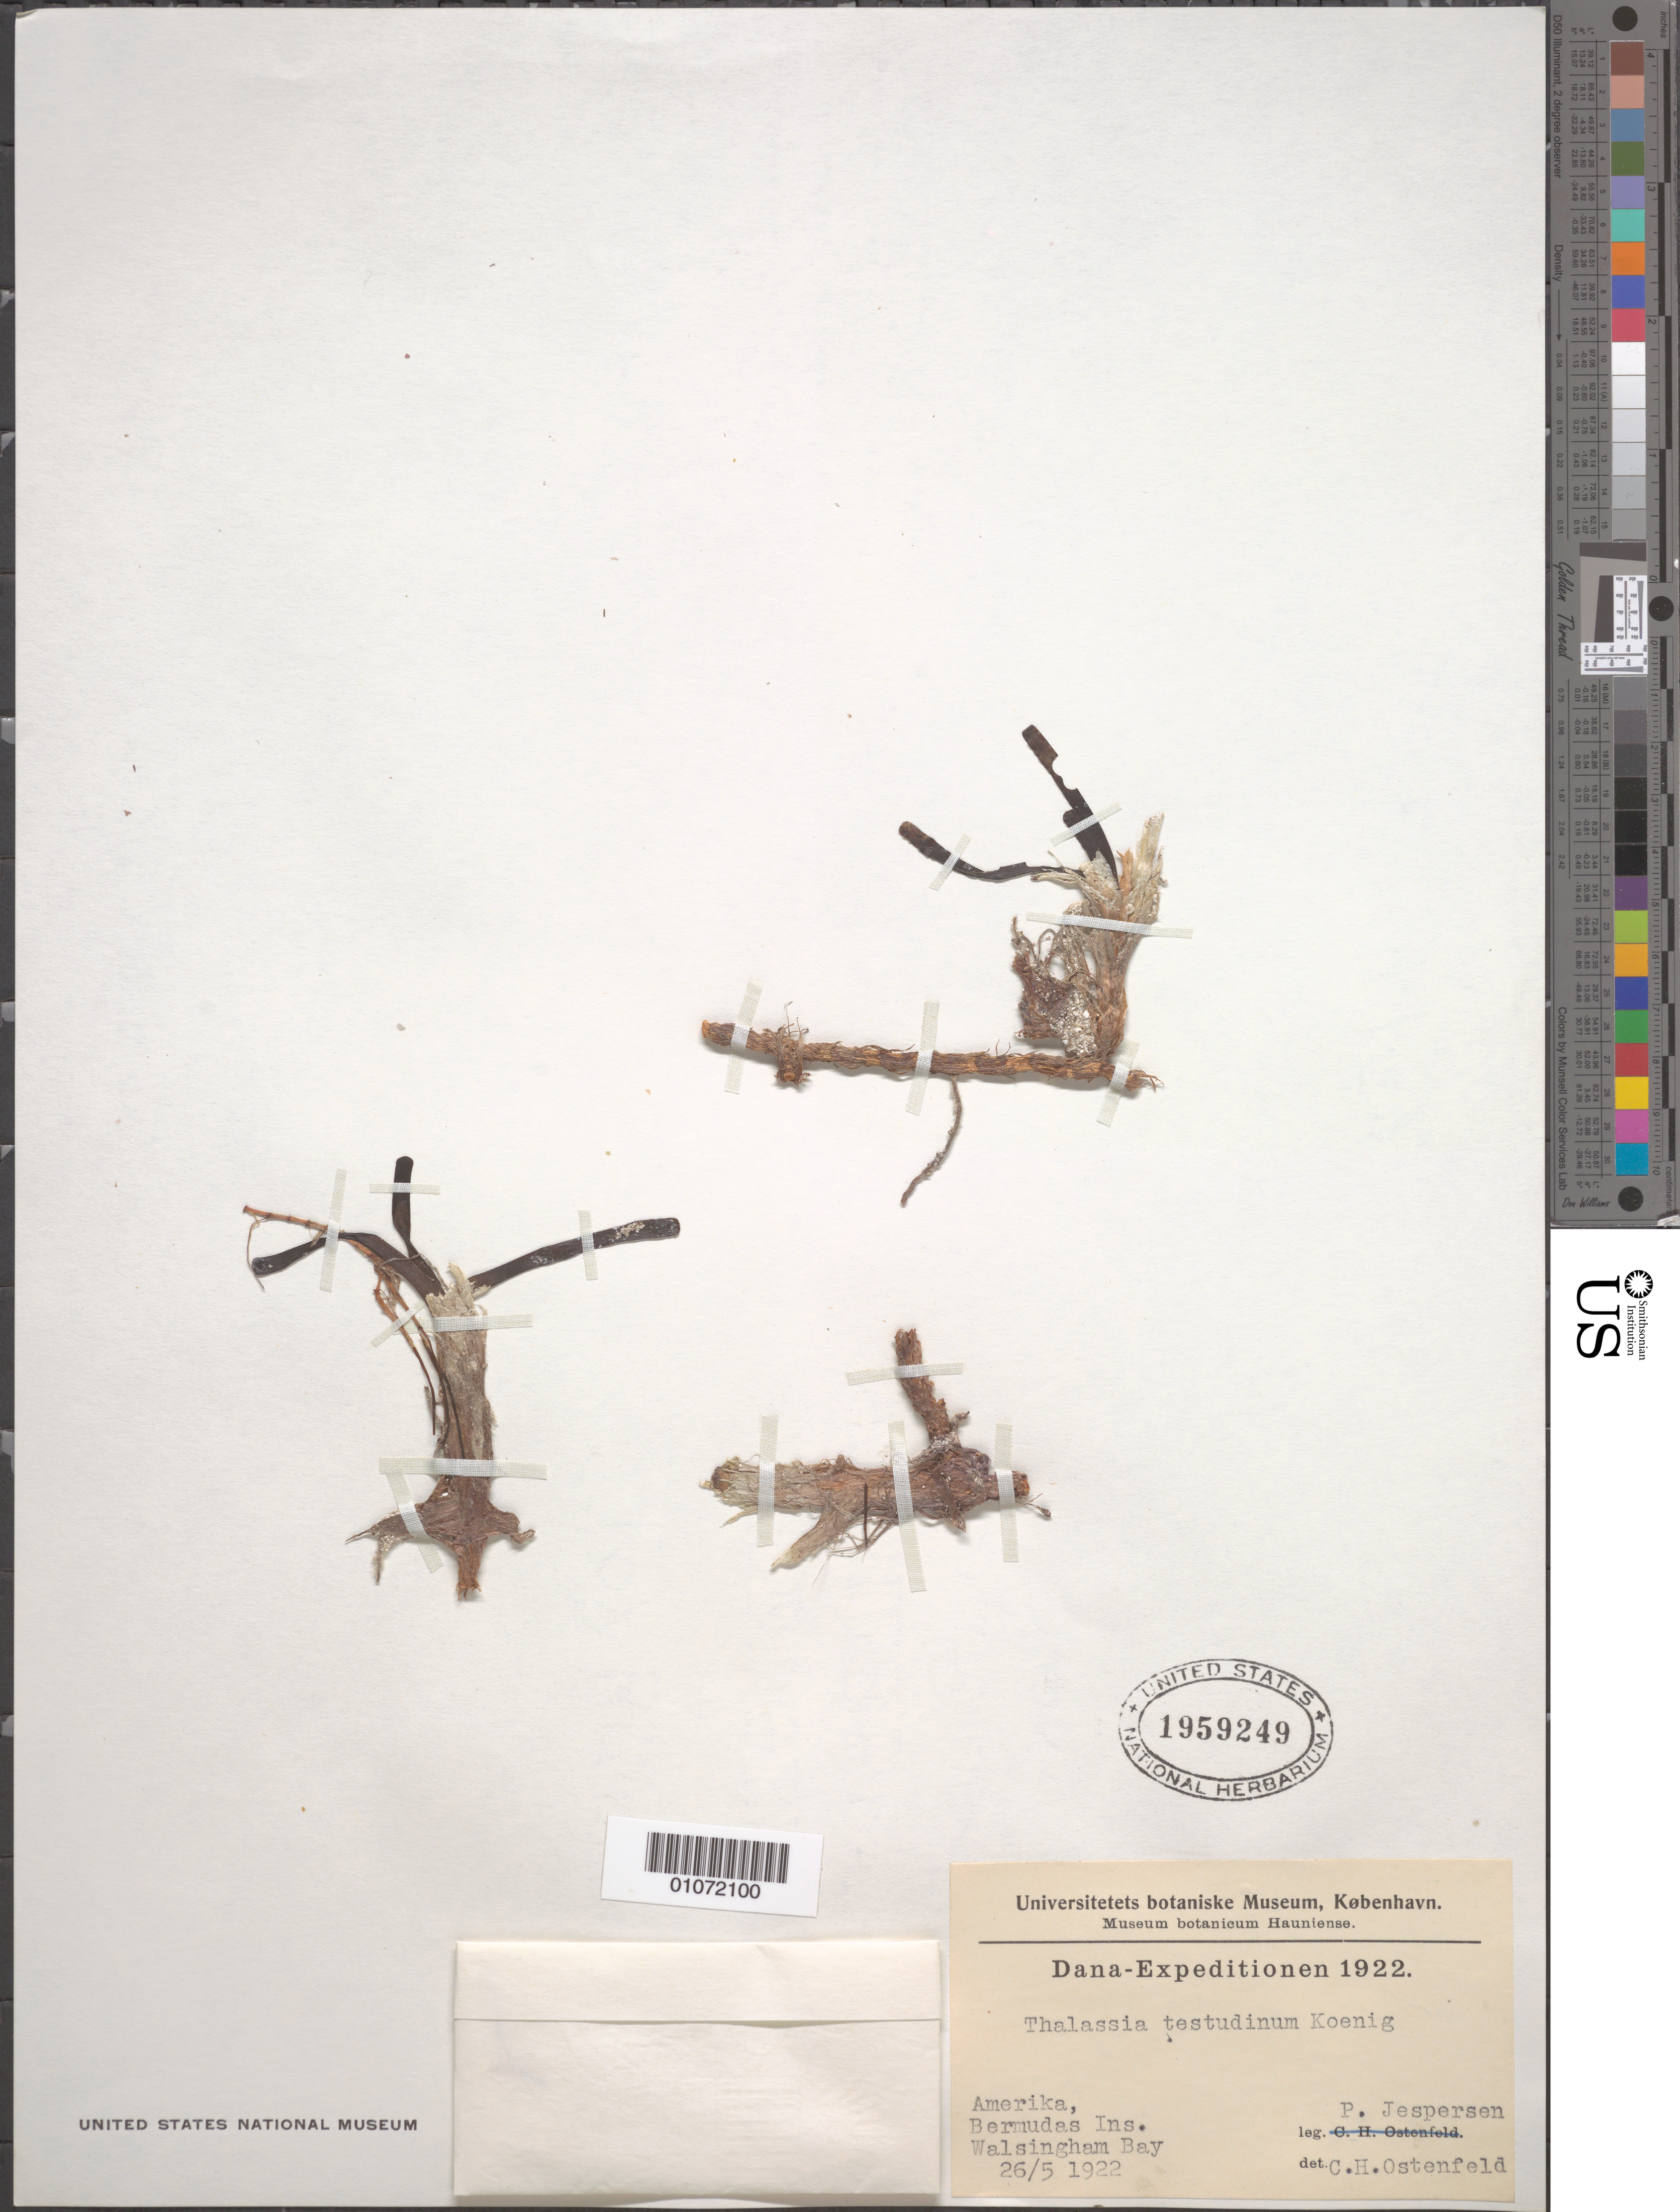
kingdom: Plantae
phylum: Tracheophyta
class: Liliopsida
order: Alismatales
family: Hydrocharitaceae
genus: Thalassia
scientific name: Thalassia testudinum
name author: Banks & Sol. ex K.D. Koenig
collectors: C. Ostenfeld & P. Jesperson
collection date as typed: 26 May 1922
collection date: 1922-05-26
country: Bermuda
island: Bermuda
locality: Amerika, Bermuda Ins. Welsingham Bay.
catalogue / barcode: US 1959249